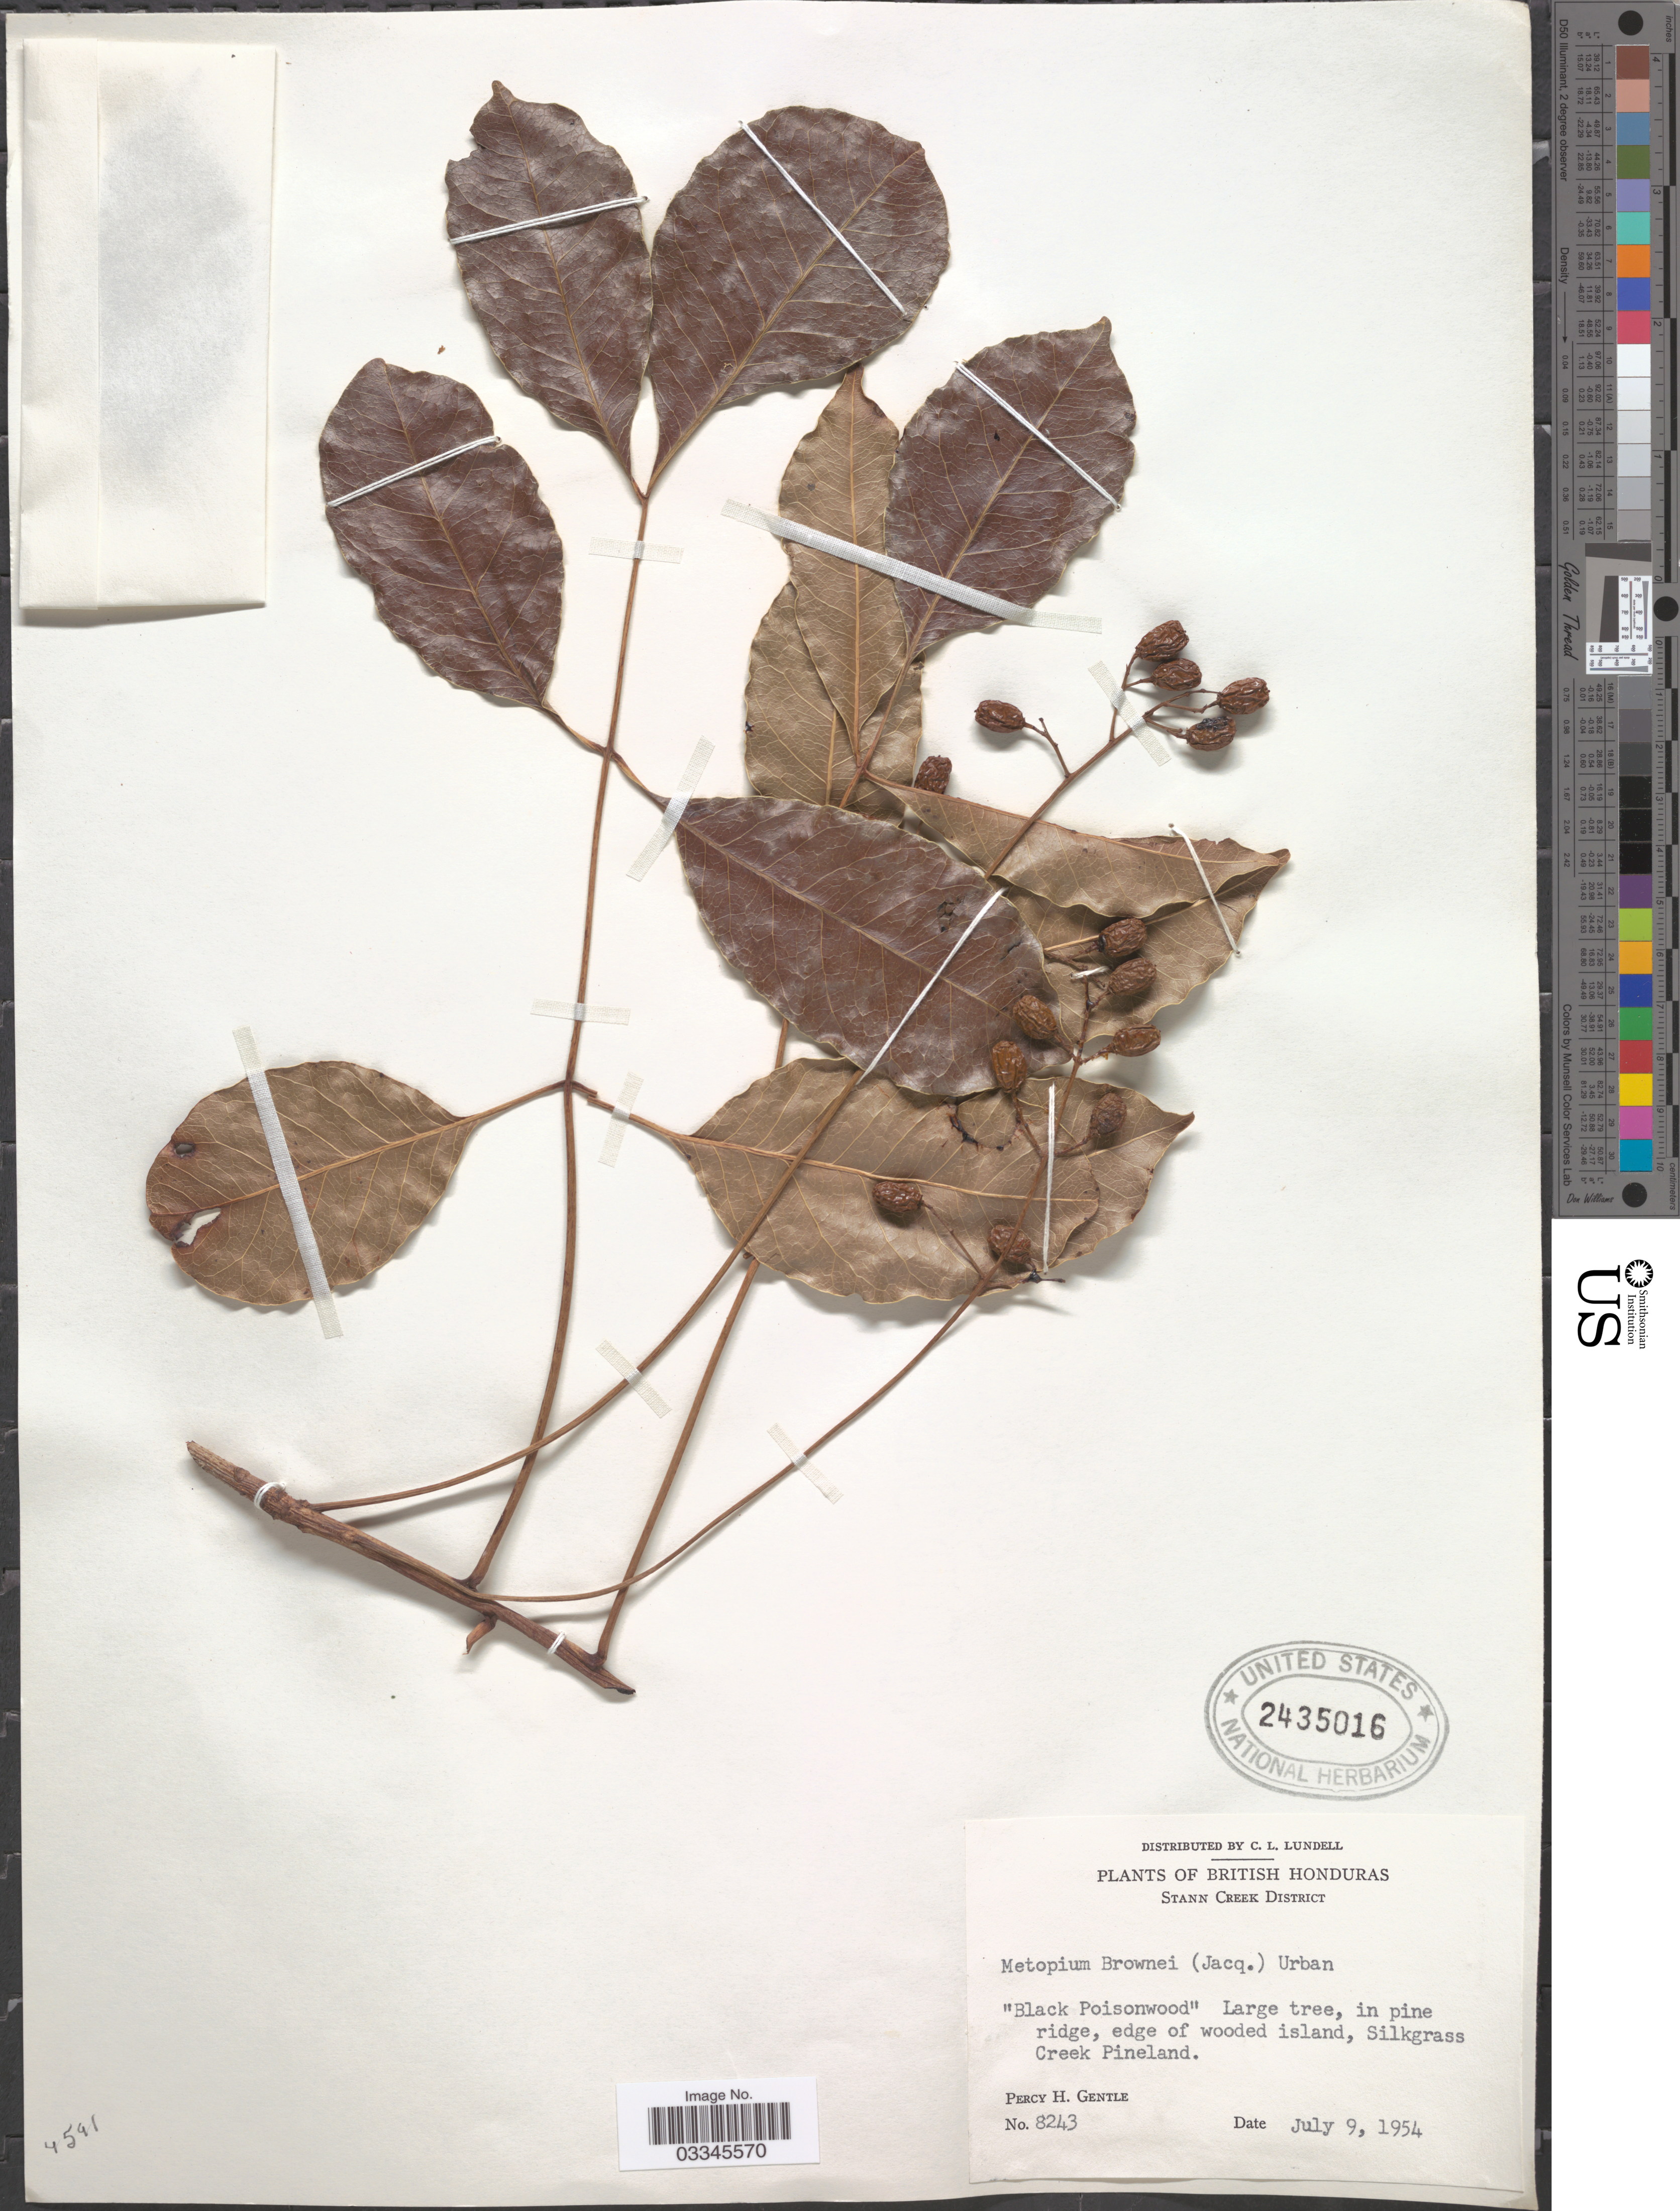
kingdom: Plantae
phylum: Tracheophyta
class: Magnoliopsida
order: Sapindales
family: Anacardiaceae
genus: Metopium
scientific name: Metopium brownei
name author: (Jacq.) Urb.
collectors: P. H. Gentle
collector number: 8243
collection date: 1954-07-09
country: Belize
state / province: Stann Creek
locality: British Honduras. Stann Creek District. In pine ridge, edge of wood island, Silkgrass Creek Pineland.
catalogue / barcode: US 2435016